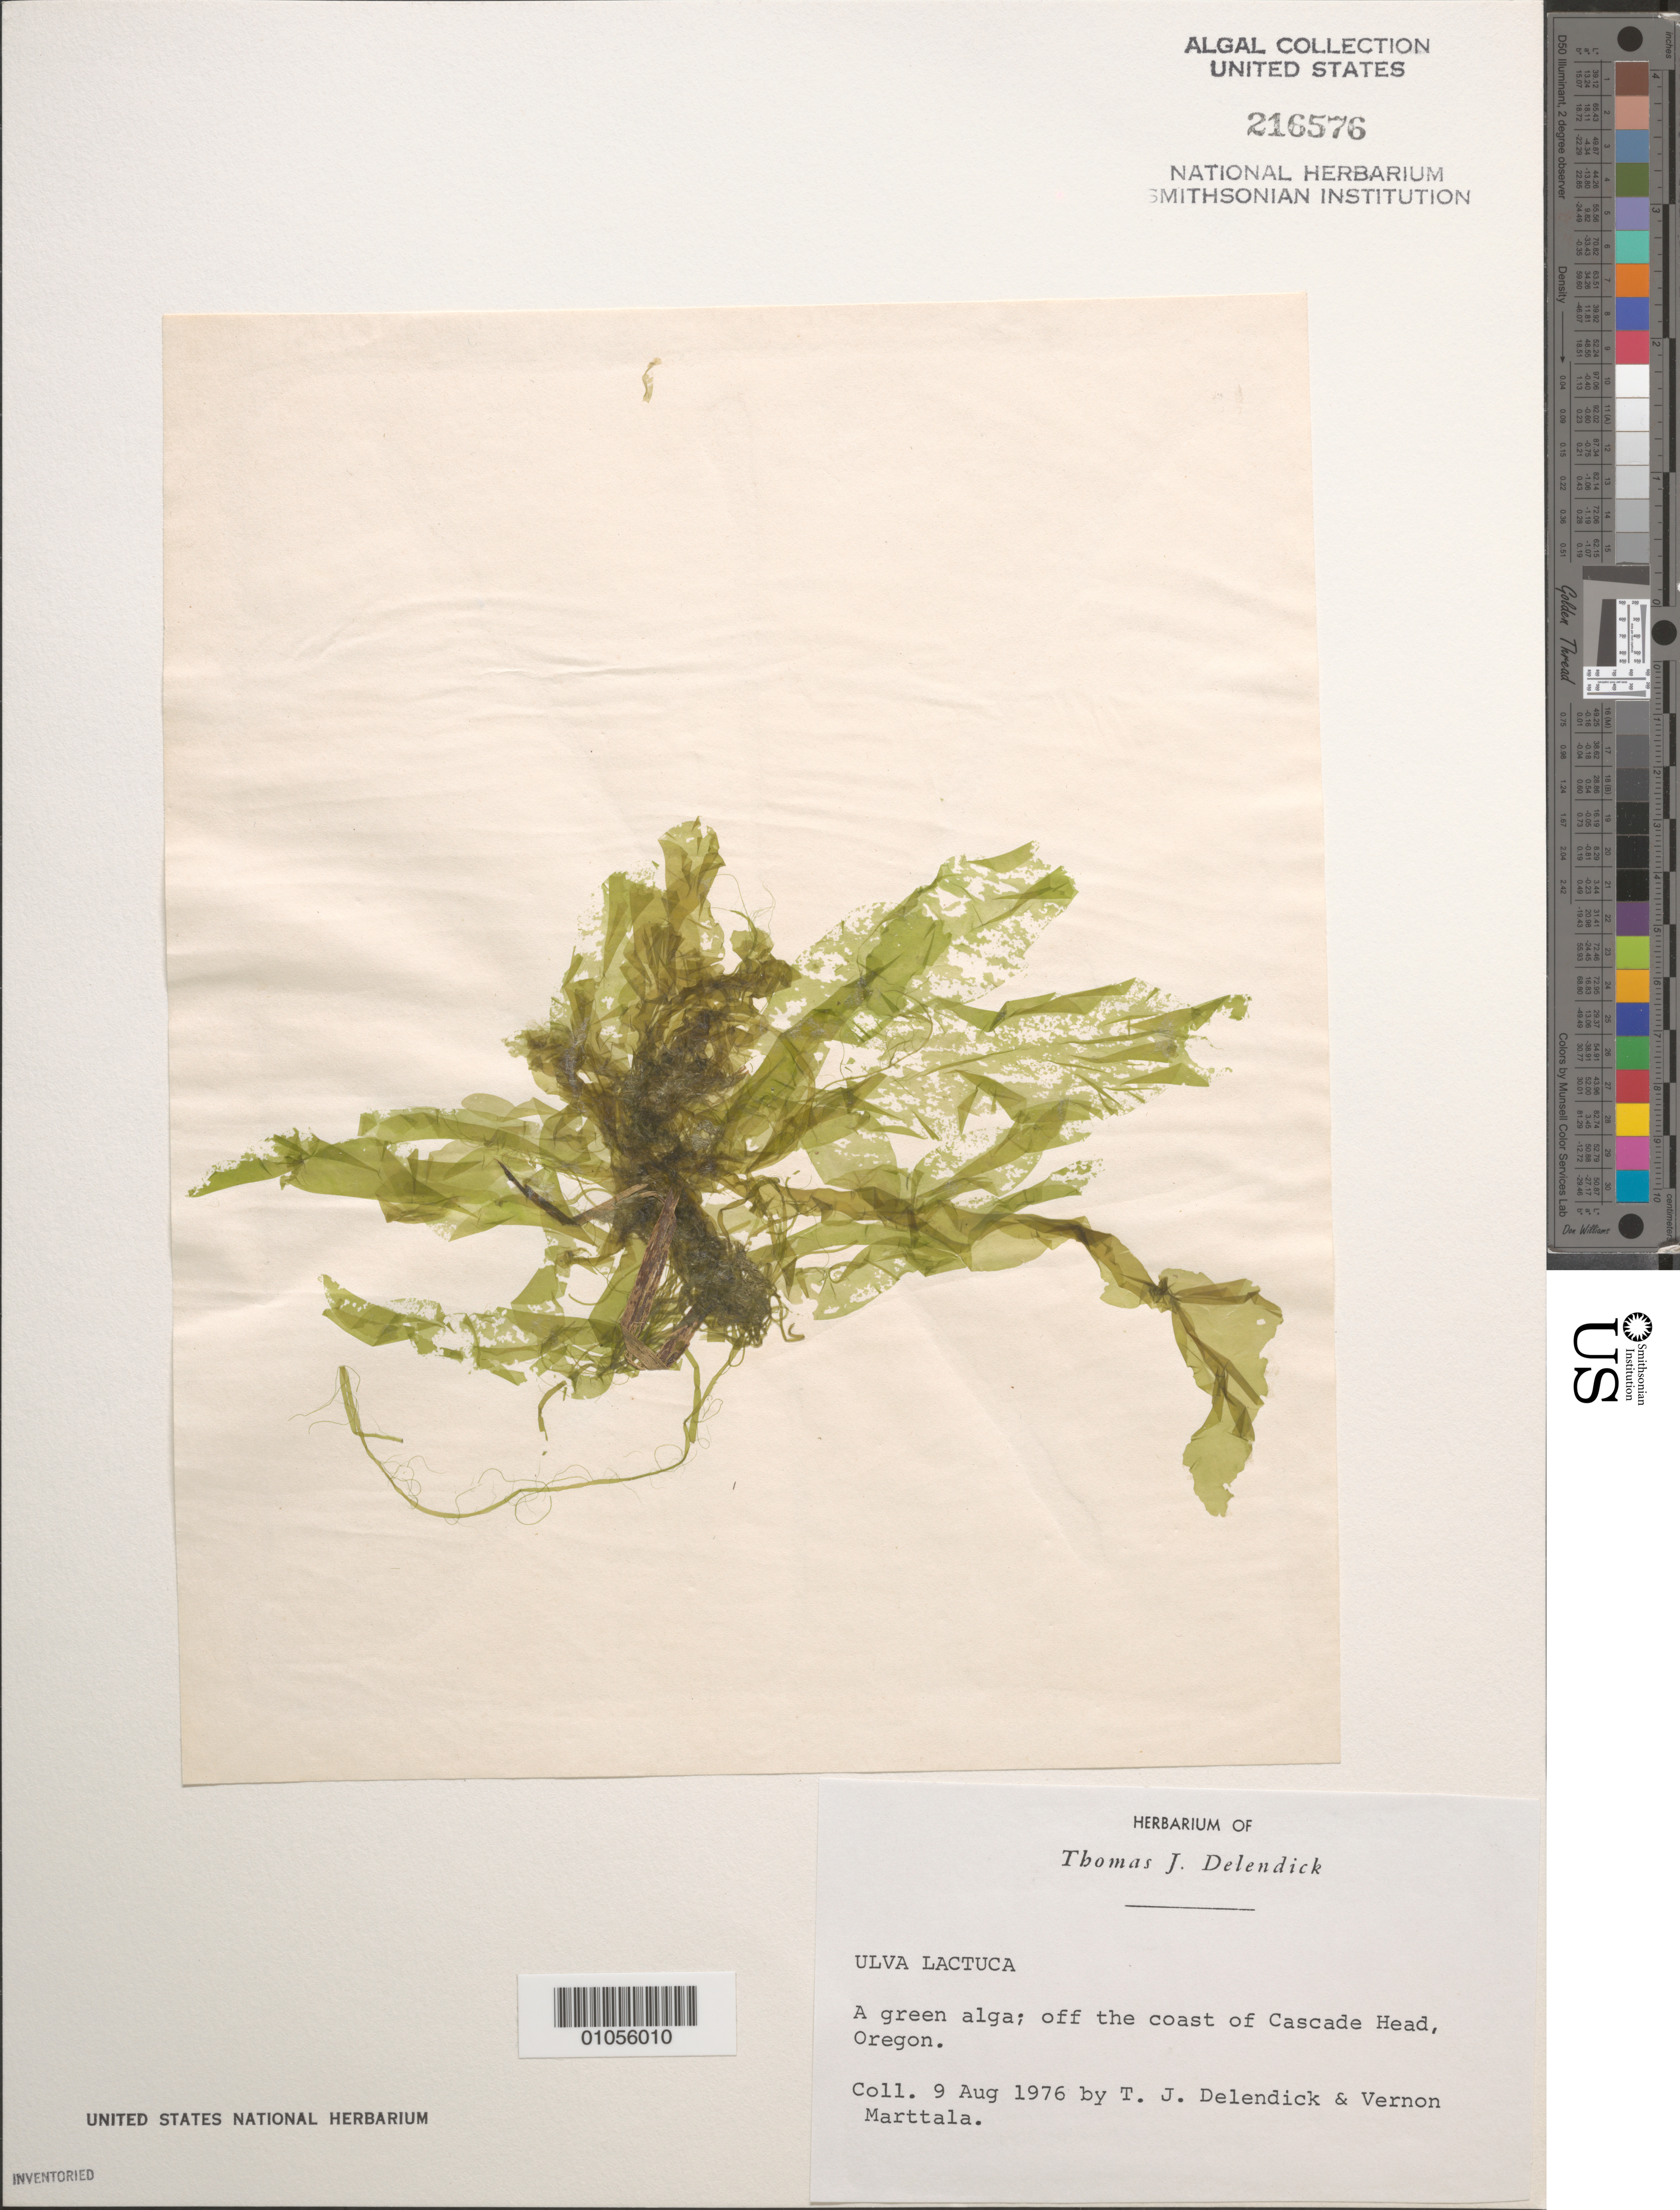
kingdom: Plantae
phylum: Chlorophyta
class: Ulvophyceae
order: Ulvales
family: Ulvaceae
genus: Ulva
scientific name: Ulva lactuca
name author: L.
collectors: T. Delendick & V. Marttala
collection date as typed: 09 Aug 1976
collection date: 1976-08-09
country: United States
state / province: Oregon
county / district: Tillamook County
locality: Off the coast of Cascade Head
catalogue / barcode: US 216576